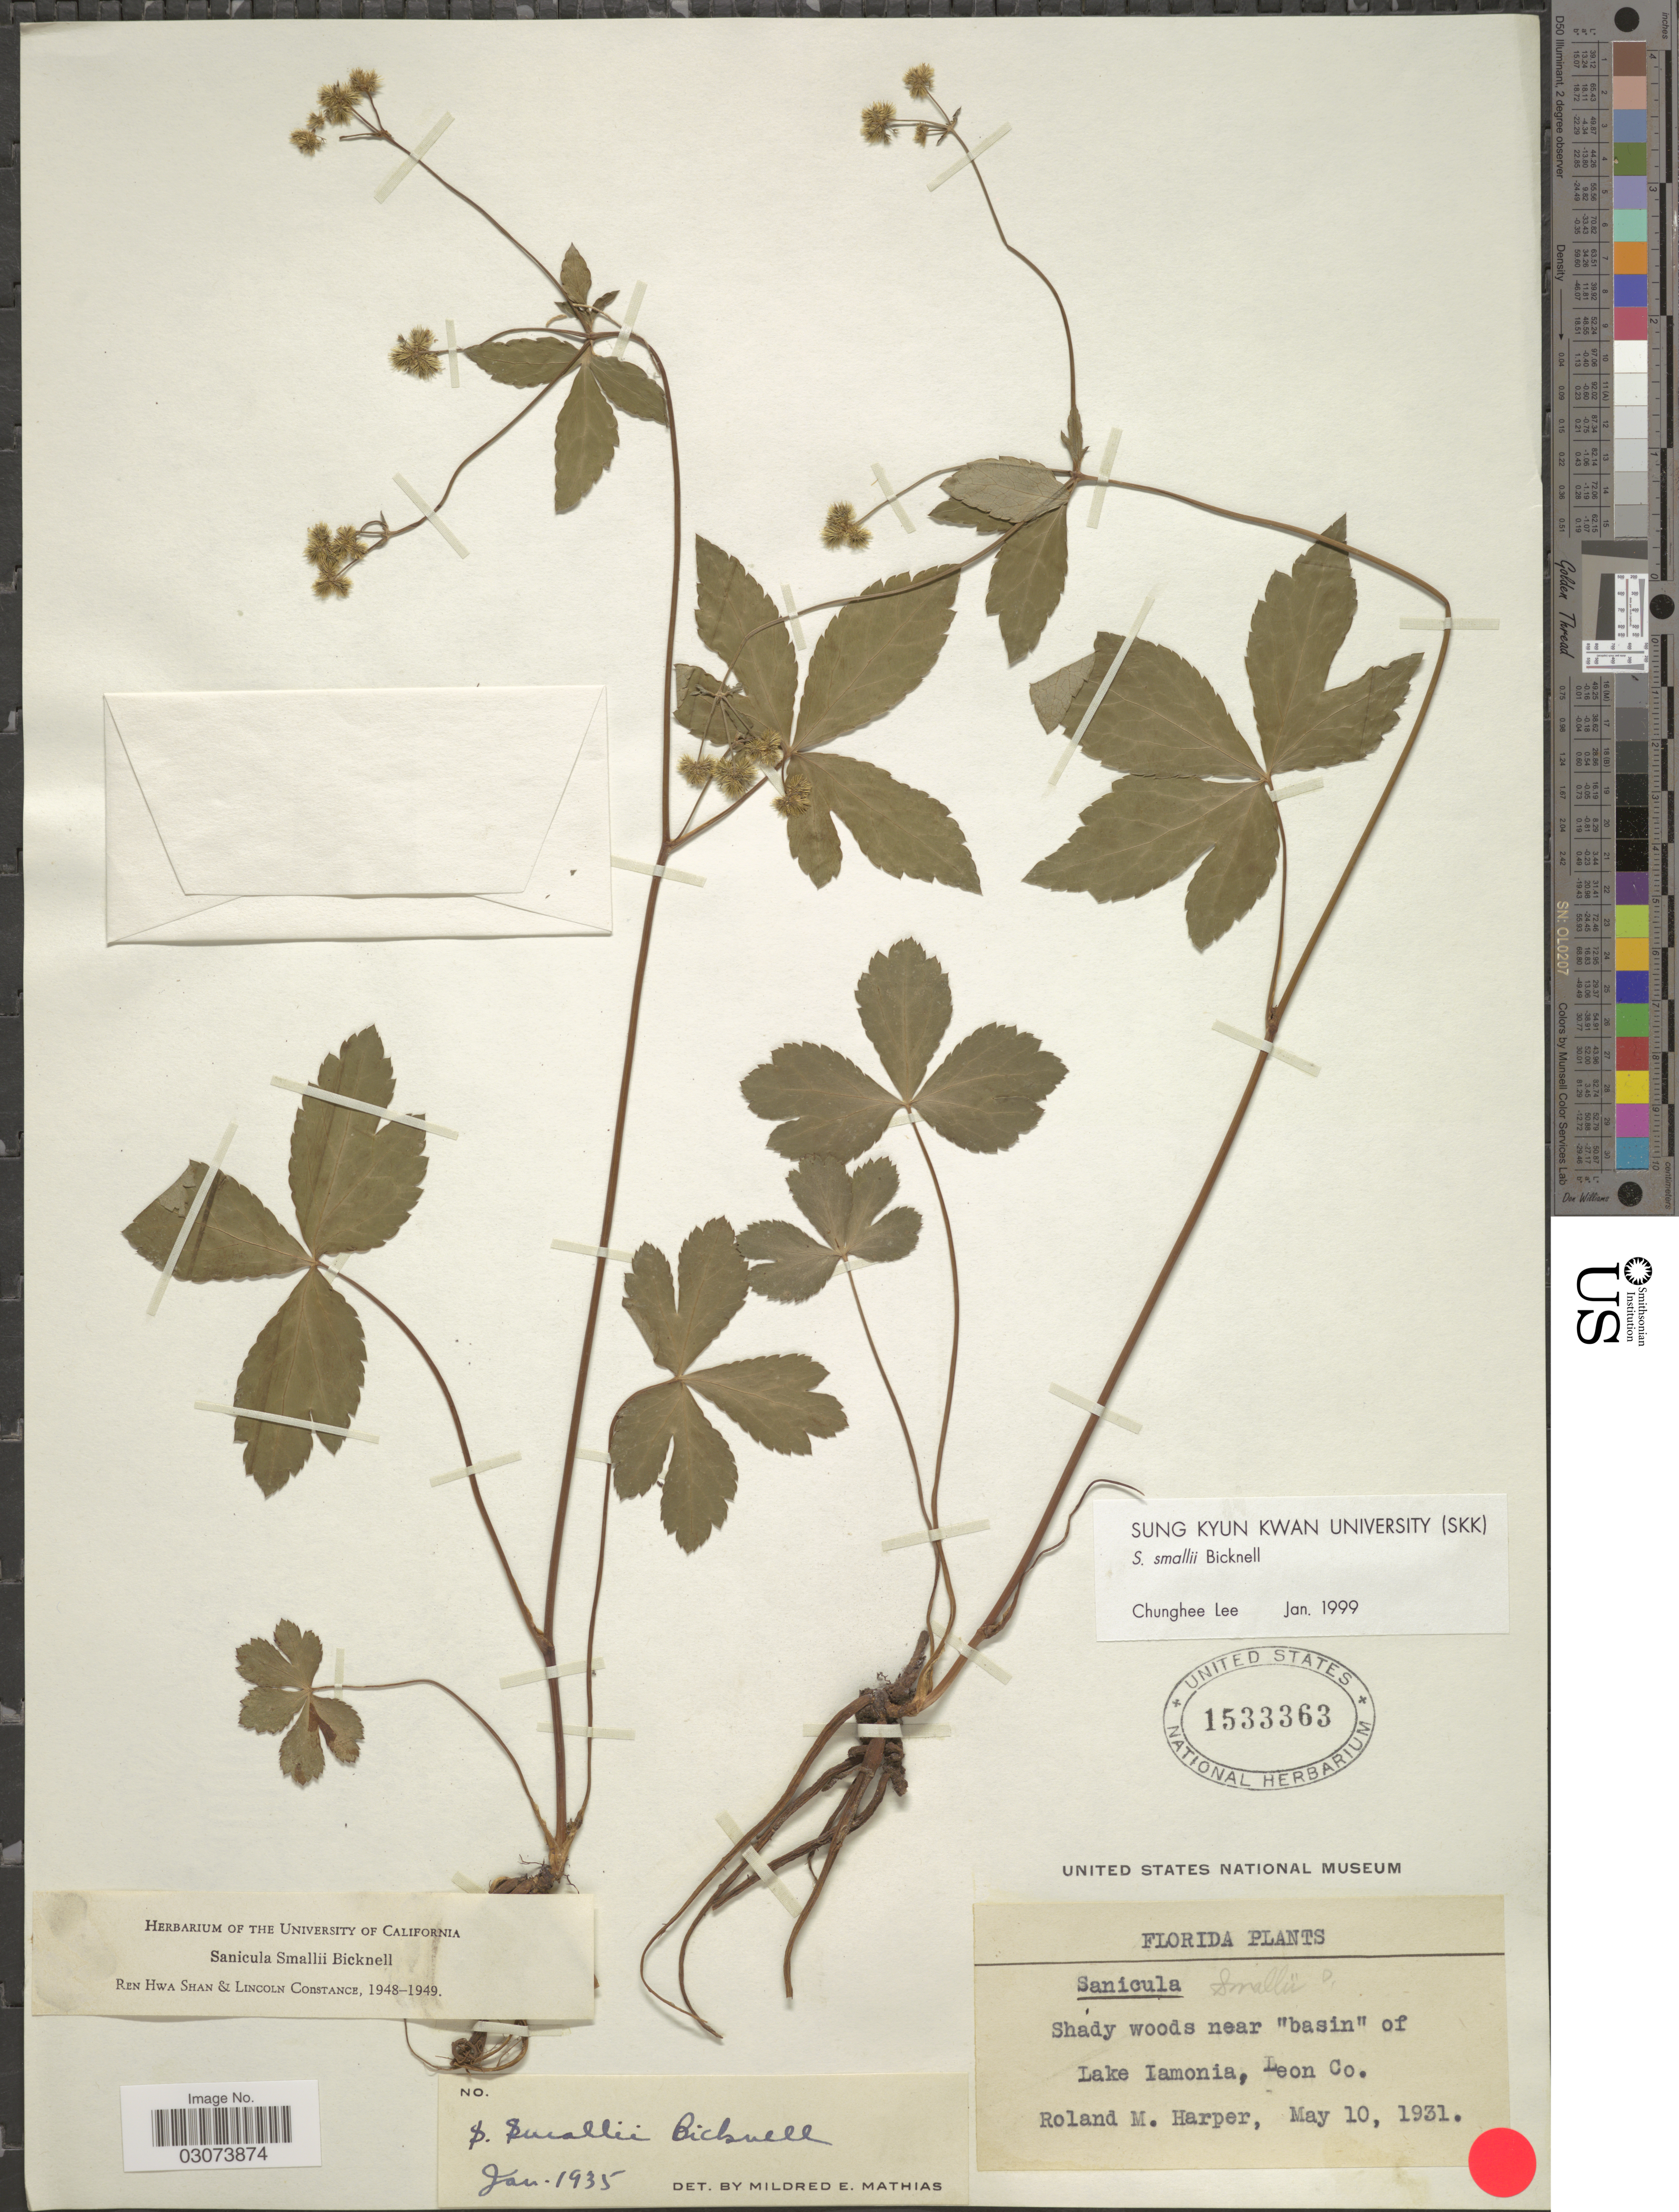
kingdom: Plantae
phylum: Tracheophyta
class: Magnoliopsida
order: Apiales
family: Apiaceae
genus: Sanicula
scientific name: Sanicula smallii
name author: E.P. Bicknell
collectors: R. M. Harper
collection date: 1931-05-10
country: United States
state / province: Florida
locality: Shady woods near "basin" of Lake Lamonia, Leon Co.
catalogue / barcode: US 1533363